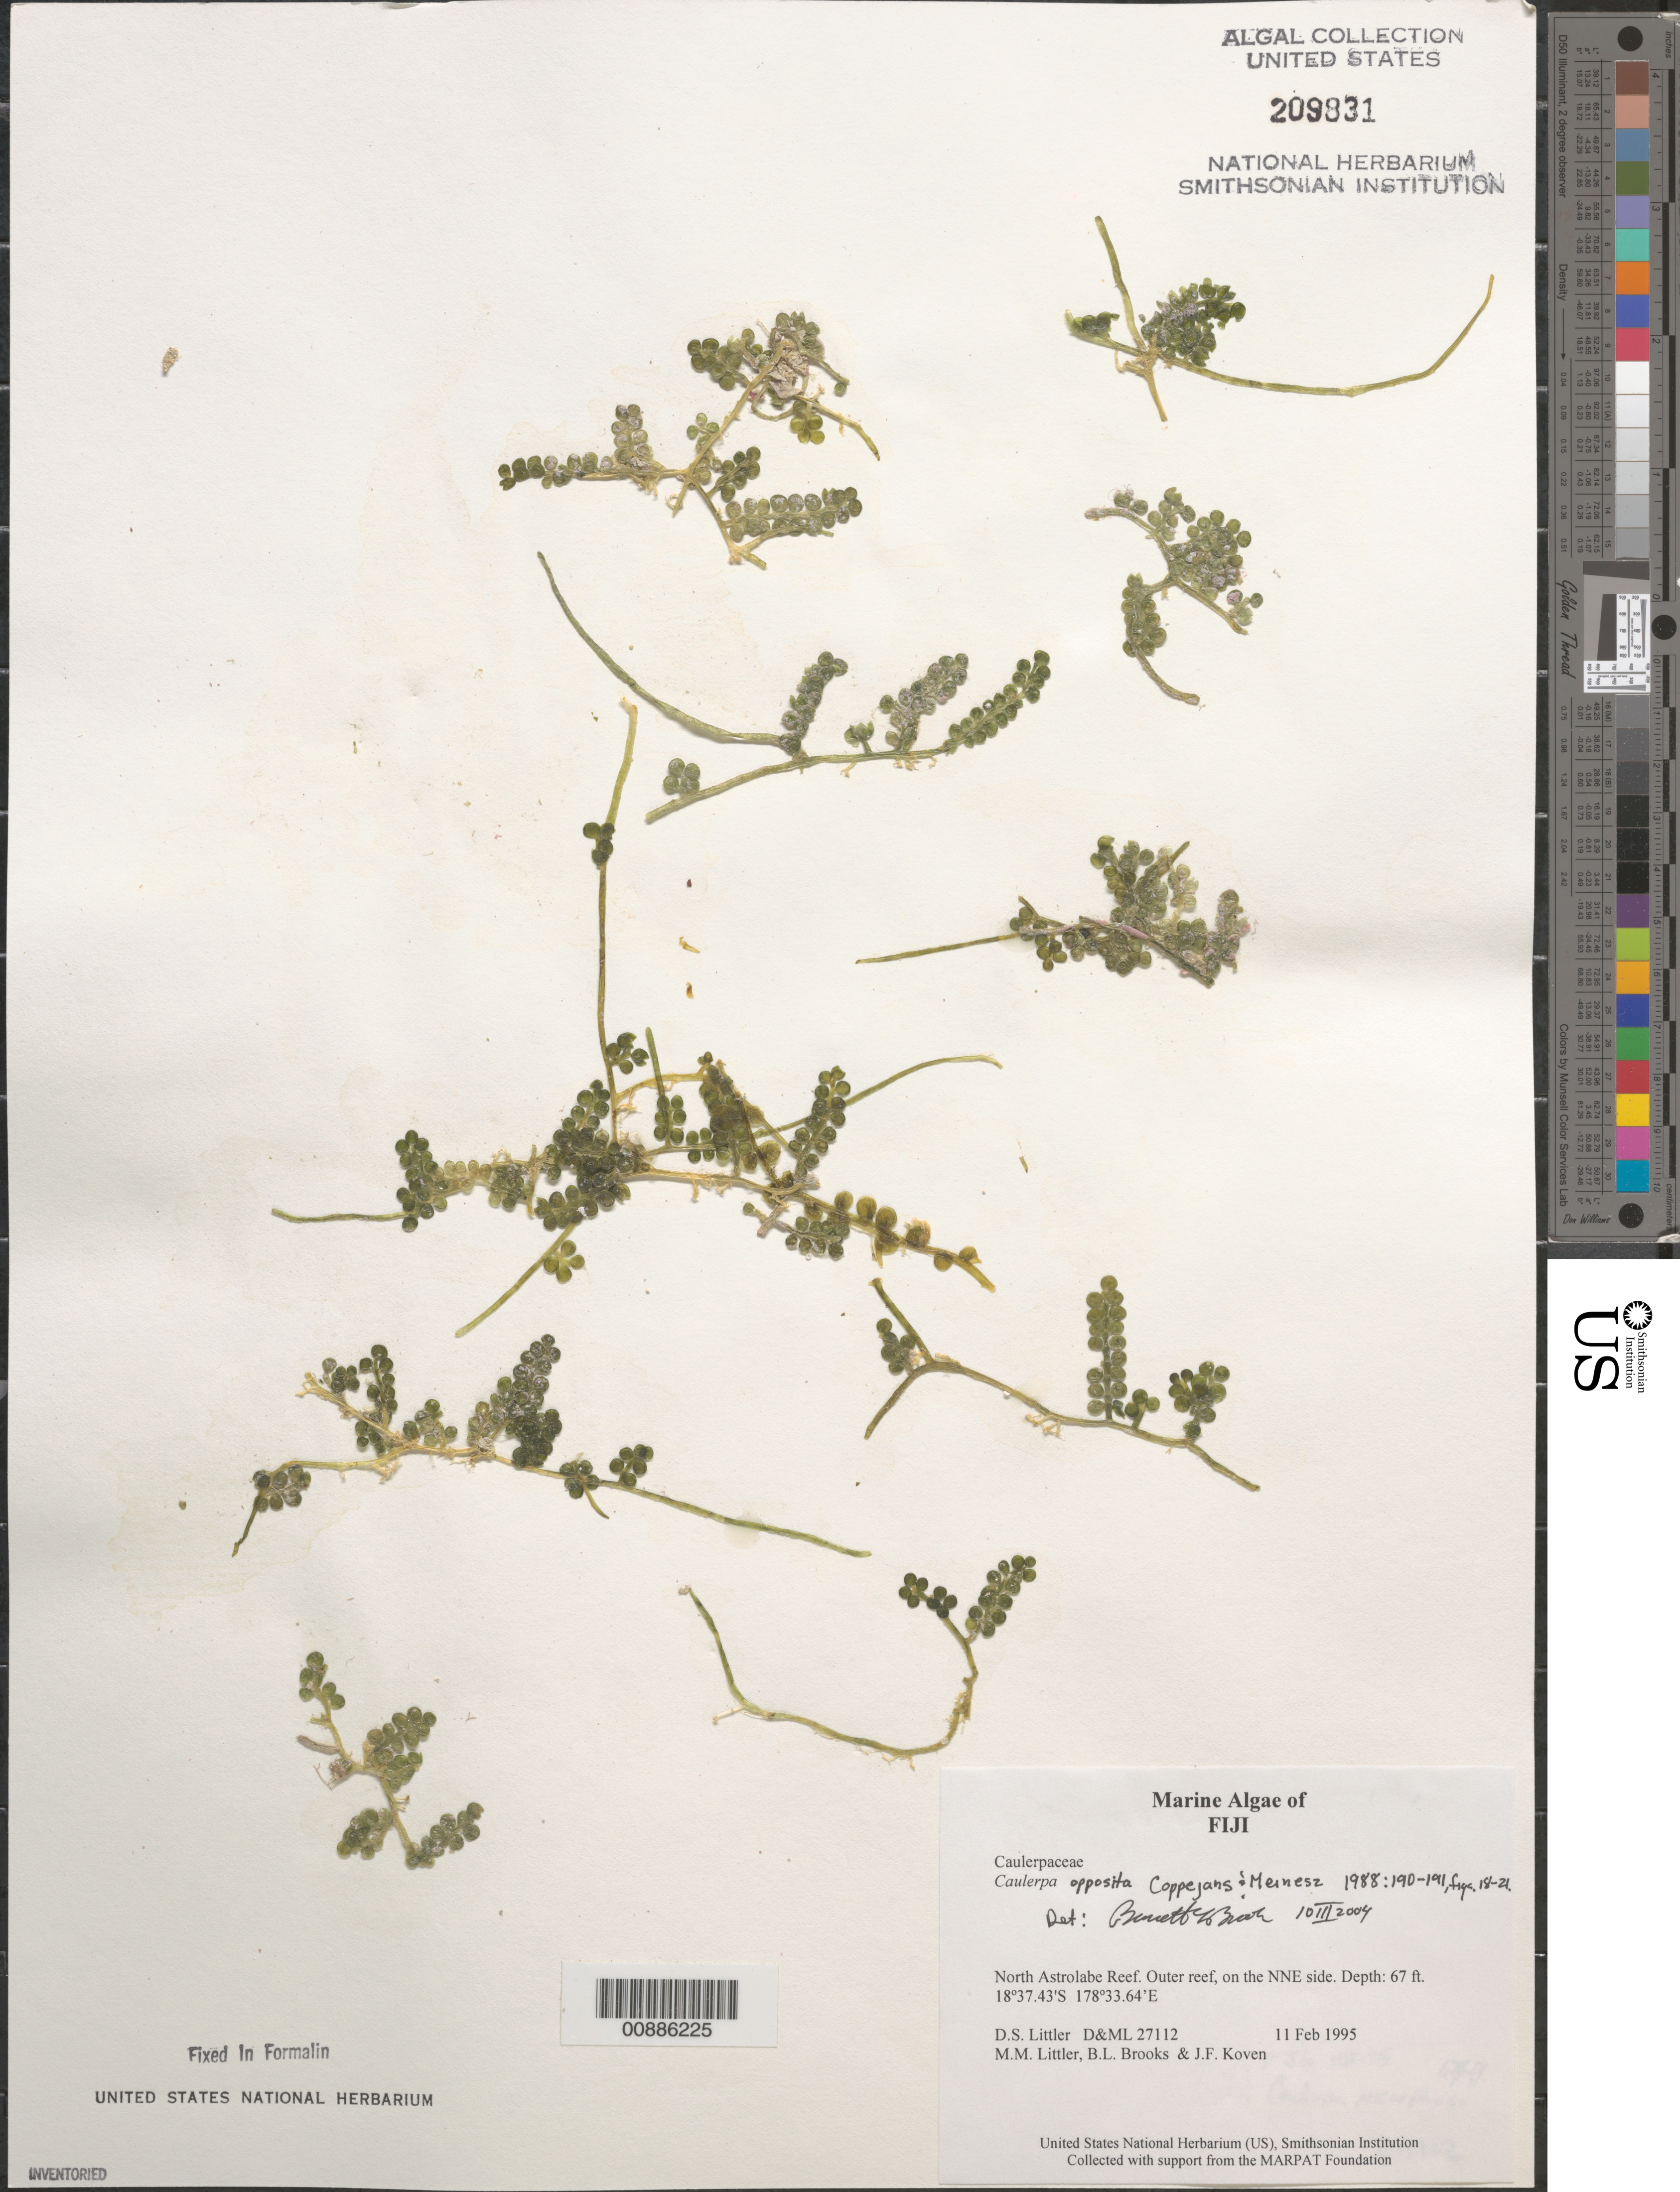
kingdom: Plantae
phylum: Chlorophyta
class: Ulvophyceae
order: Bryopsidales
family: Caulerpaceae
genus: Caulerpa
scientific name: Caulerpa opposita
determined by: Brooks, B. L., (BOT), Smithsonian Institution - National Museum of Natural History (UNITED STATES)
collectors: D. S. Littler, M. M. Littler, B. Brooks & J. Koven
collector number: D&ML 27112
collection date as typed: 11 Feb 1995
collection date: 1995-02-11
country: Fiji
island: North Astrolabe Reef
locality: North Astrolabe Reef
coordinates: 18 37.43'S, 178 33.64'E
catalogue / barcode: US 209831